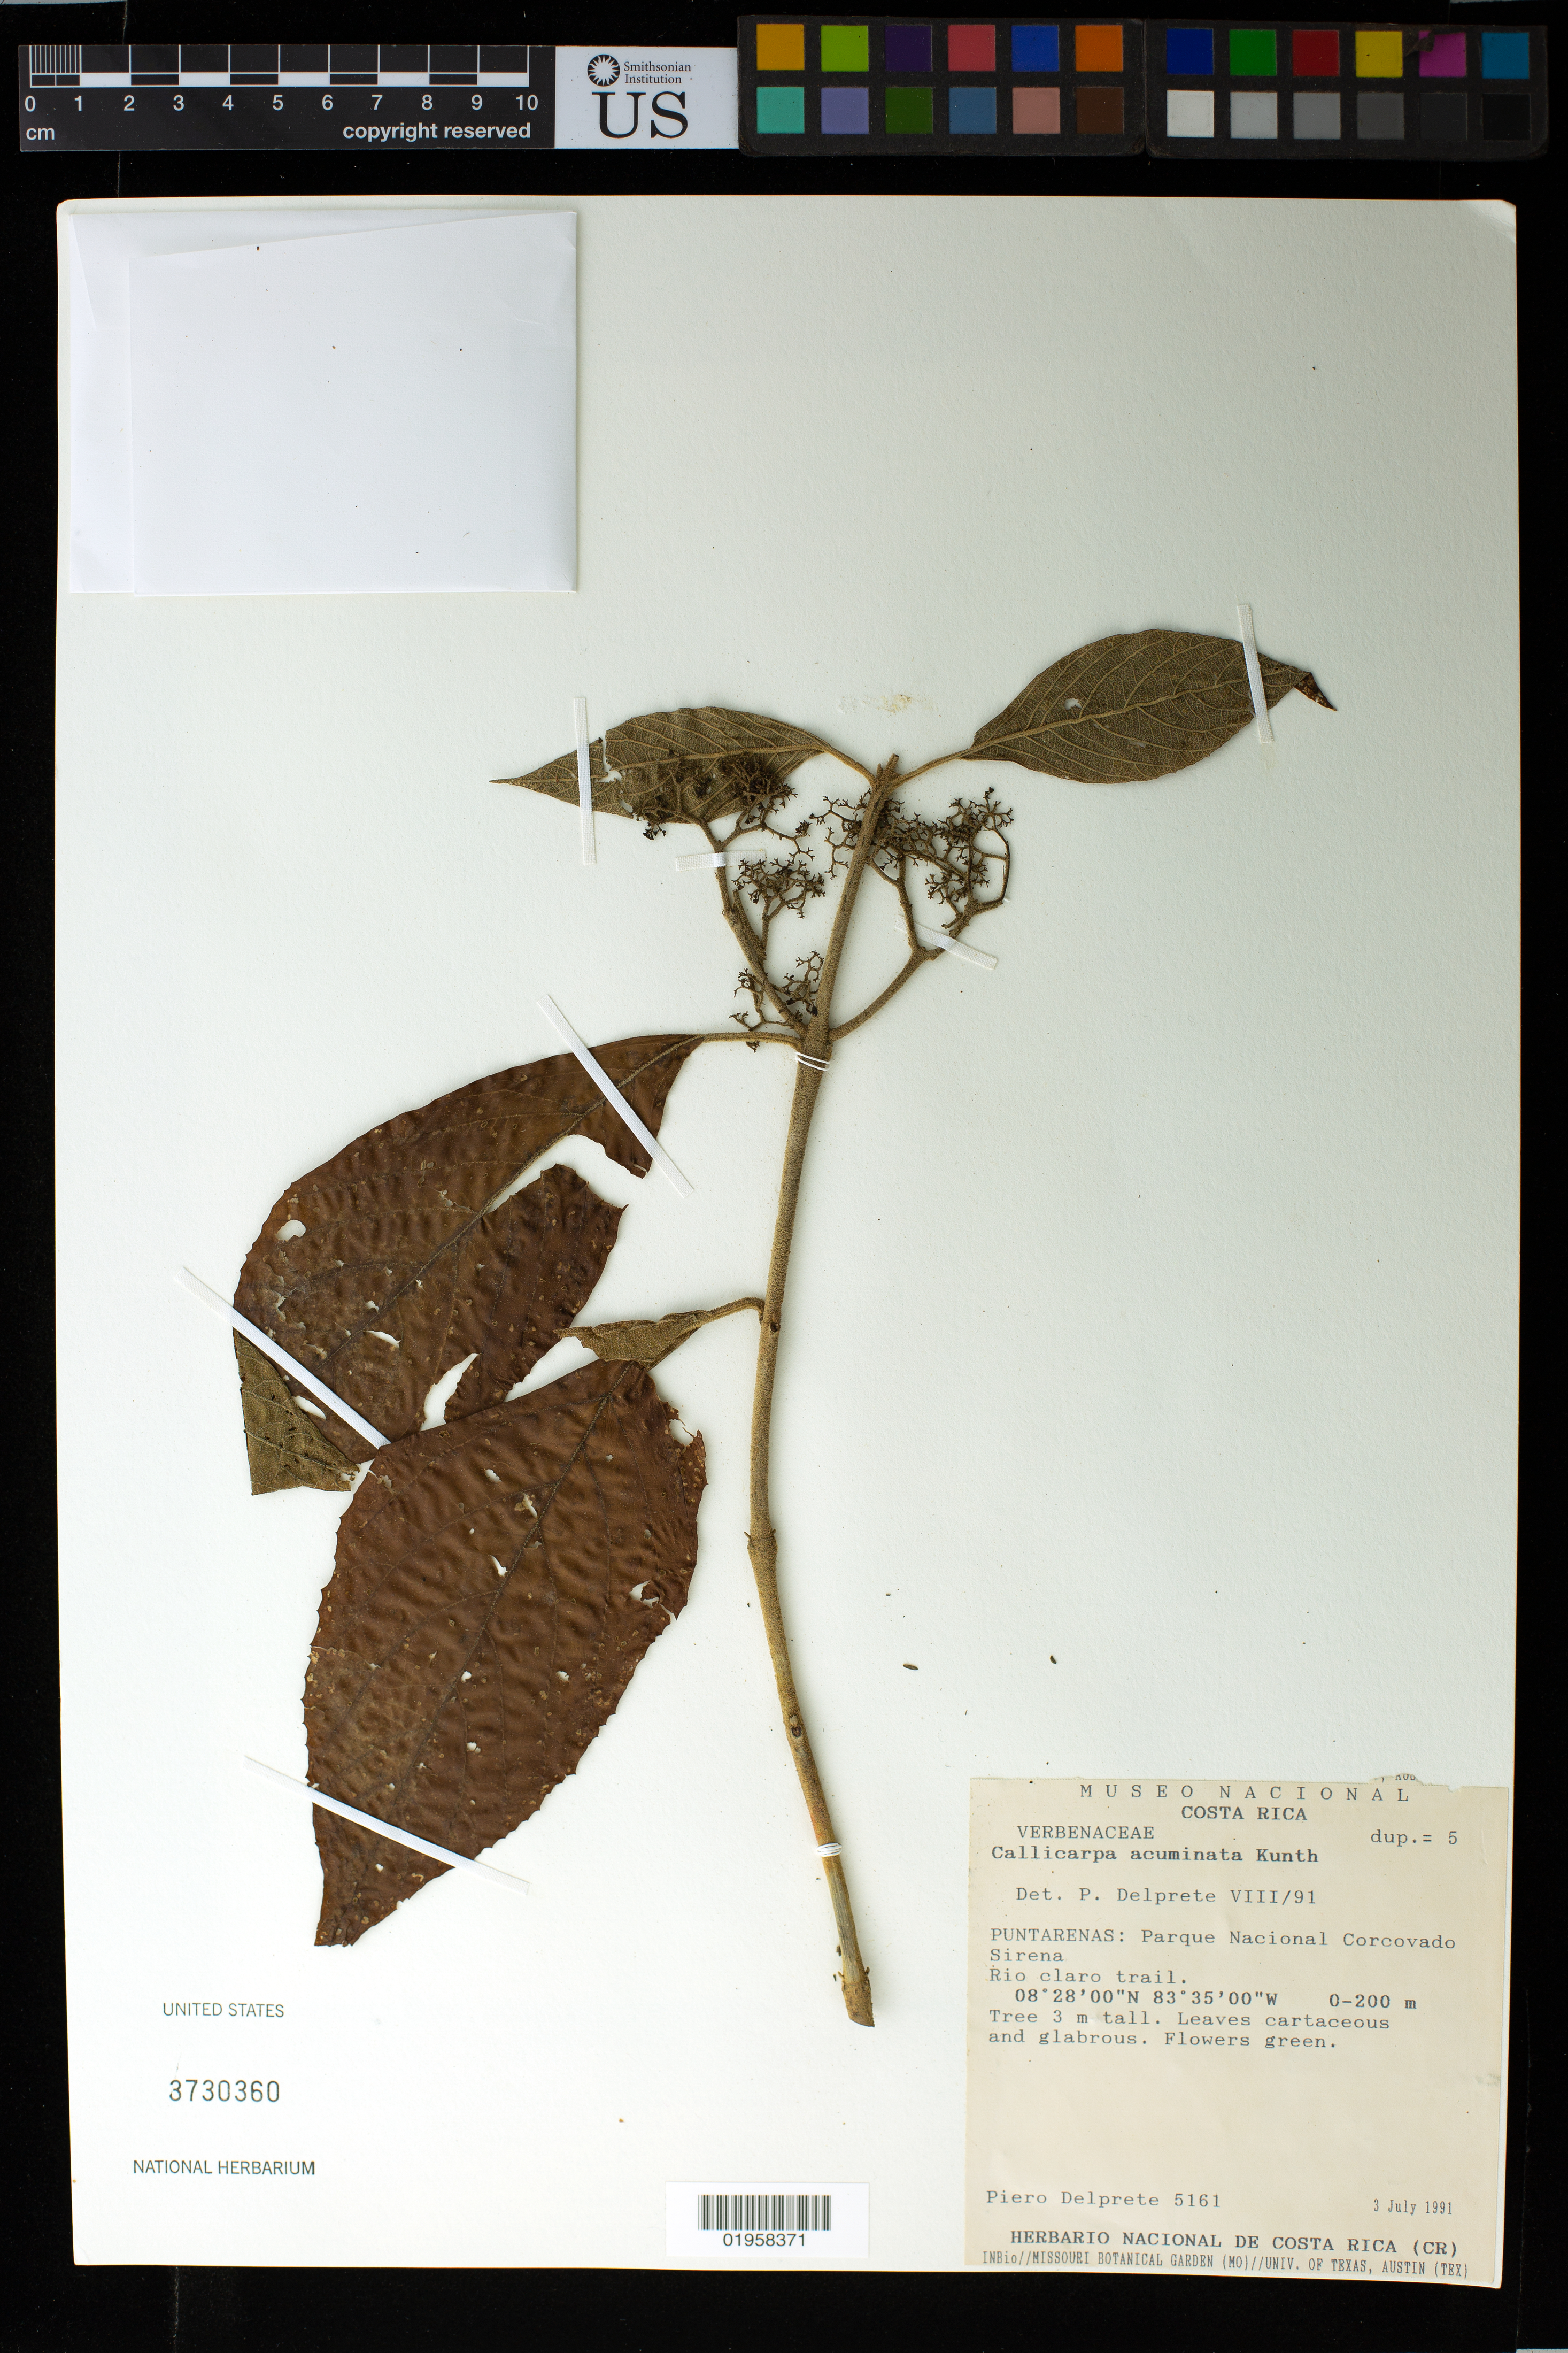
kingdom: Plantae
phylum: Tracheophyta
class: Magnoliopsida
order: Lamiales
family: Lamiaceae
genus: Callicarpa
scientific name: Callicarpa acuminata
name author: Kunth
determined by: Delprete, P. G., Herb. de Guyane Cay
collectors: P. G. Delprete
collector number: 5161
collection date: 1991-07-03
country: Costa Rica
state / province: Puntarenas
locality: Parque Nacional Corcovado Sirena. Rio claro trail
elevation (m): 0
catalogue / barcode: US 3730360